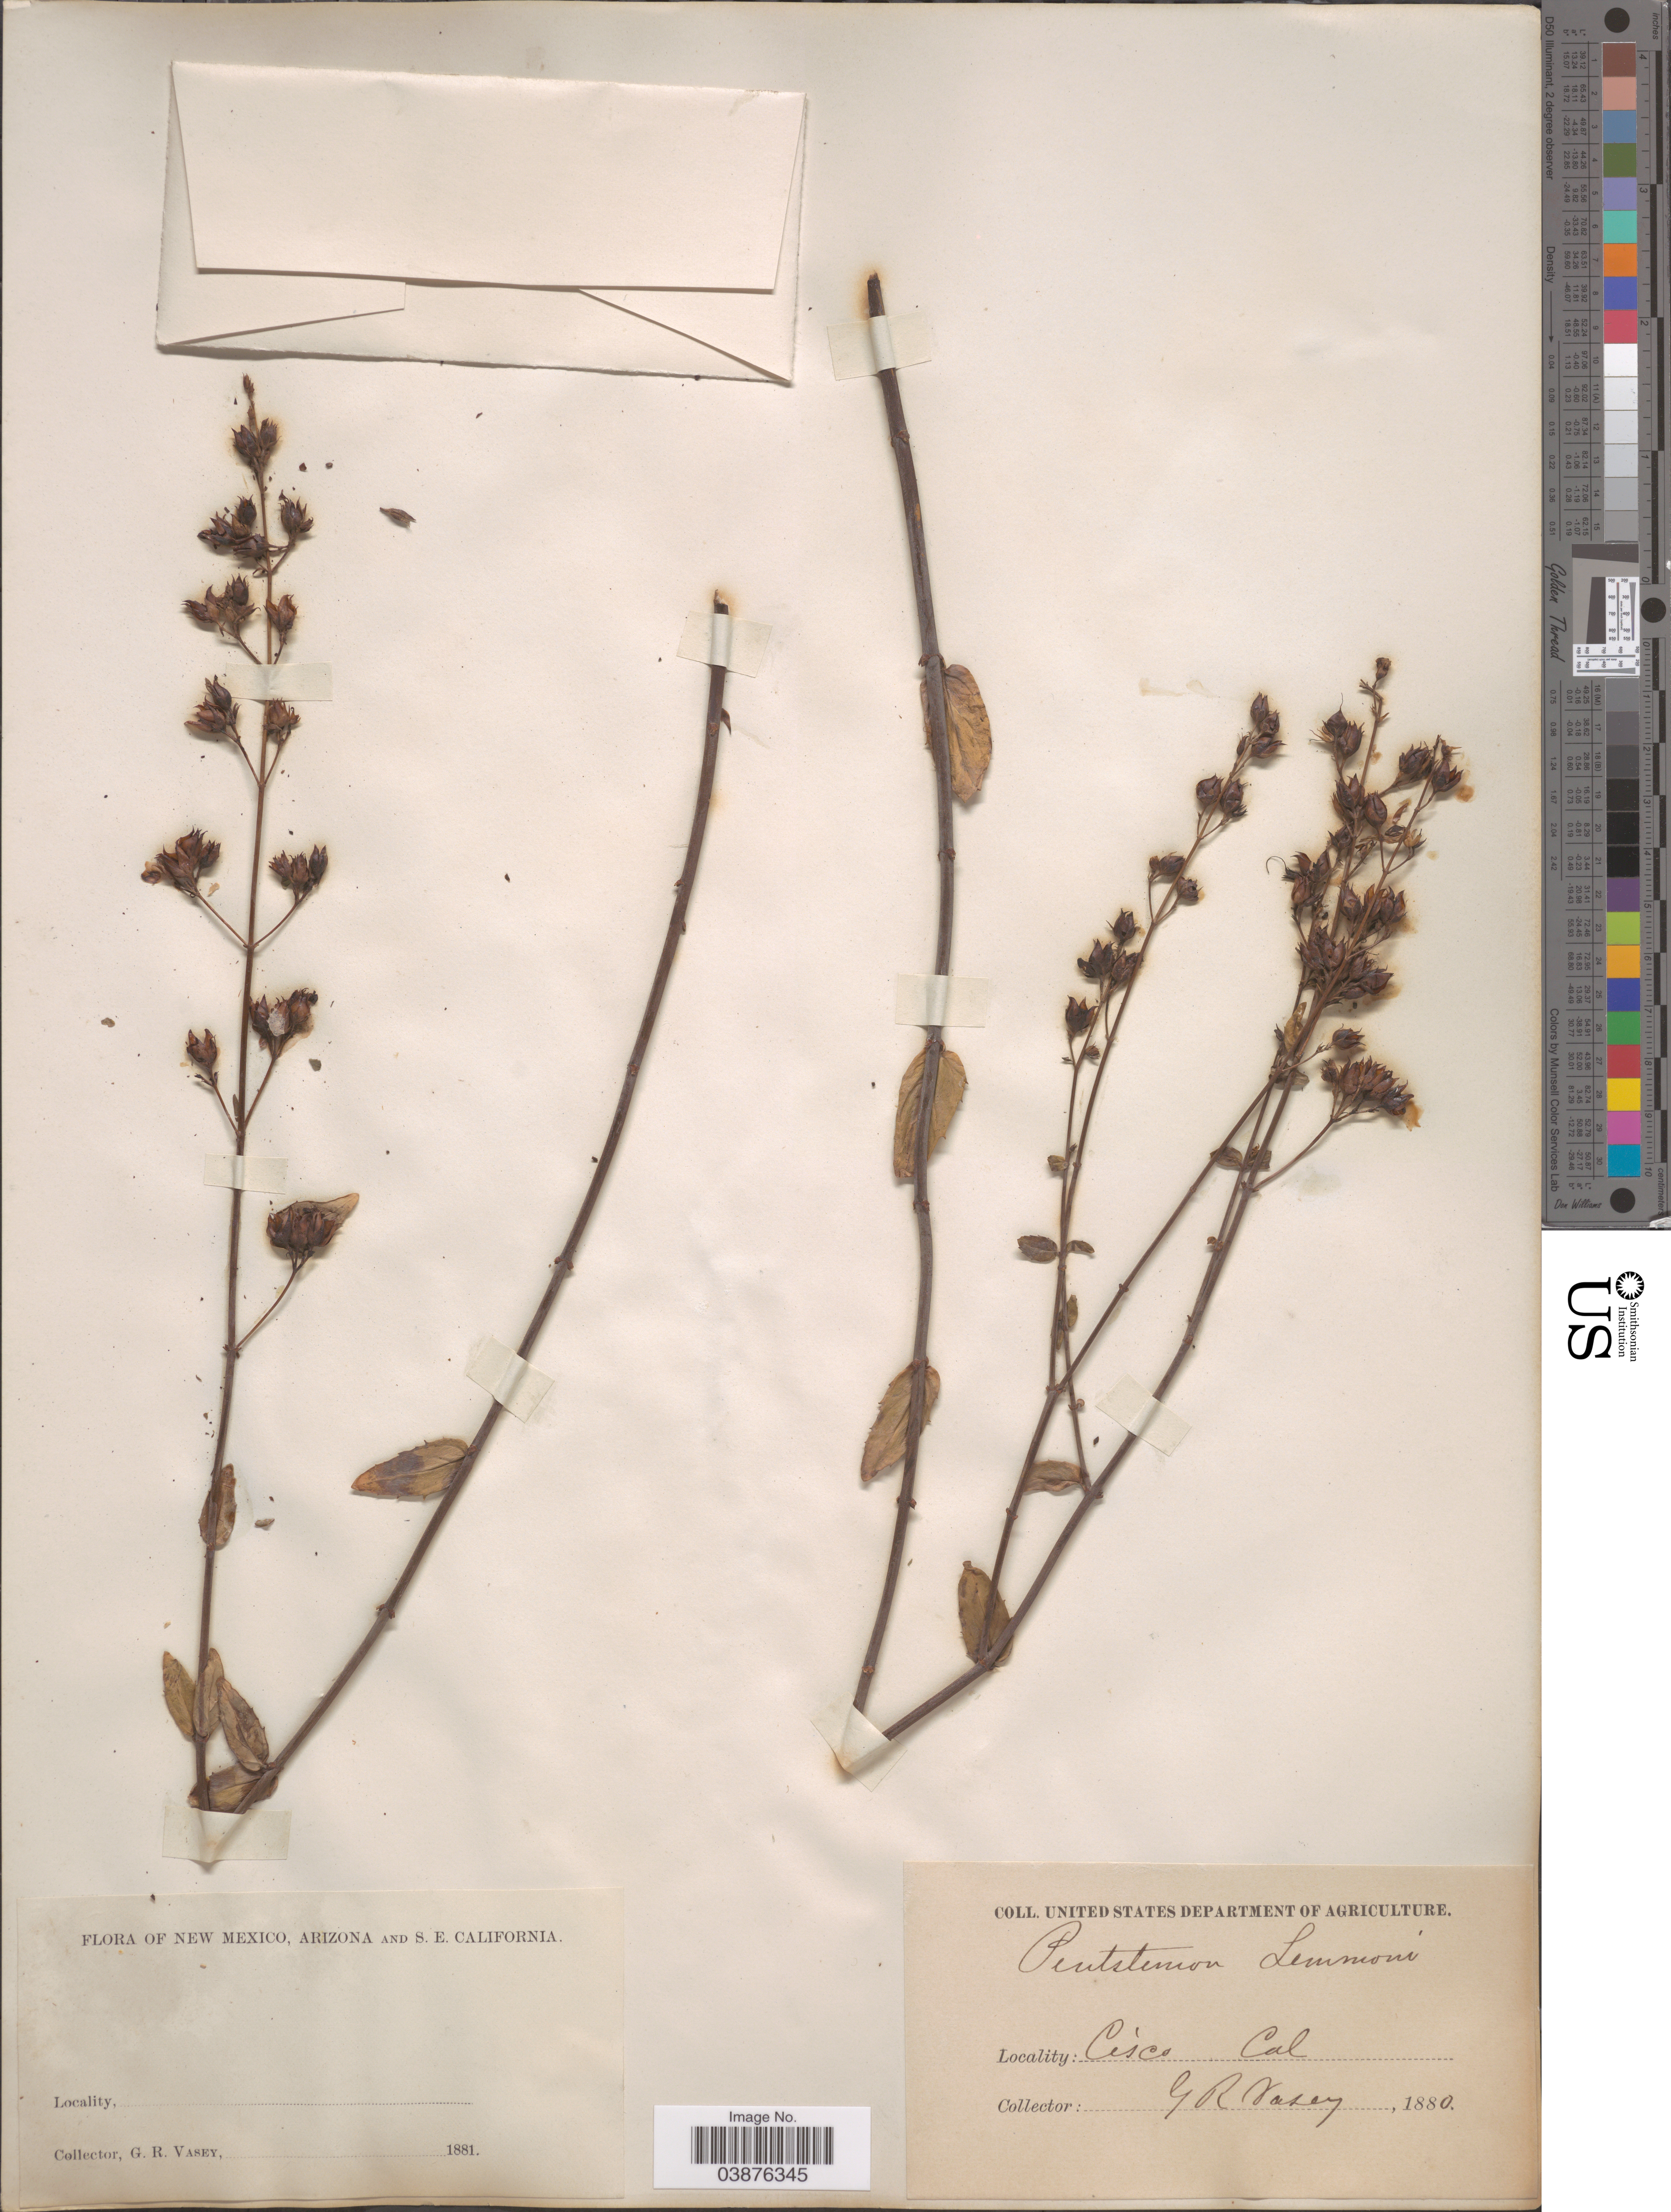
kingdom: Plantae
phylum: Tracheophyta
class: Magnoliopsida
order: Lamiales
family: Plantaginaceae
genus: Penstemon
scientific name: Penstemon lemmonii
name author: A. Gray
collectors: G. R. Vasey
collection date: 1880/1881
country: United States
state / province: California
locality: S.E. California. Cisco.